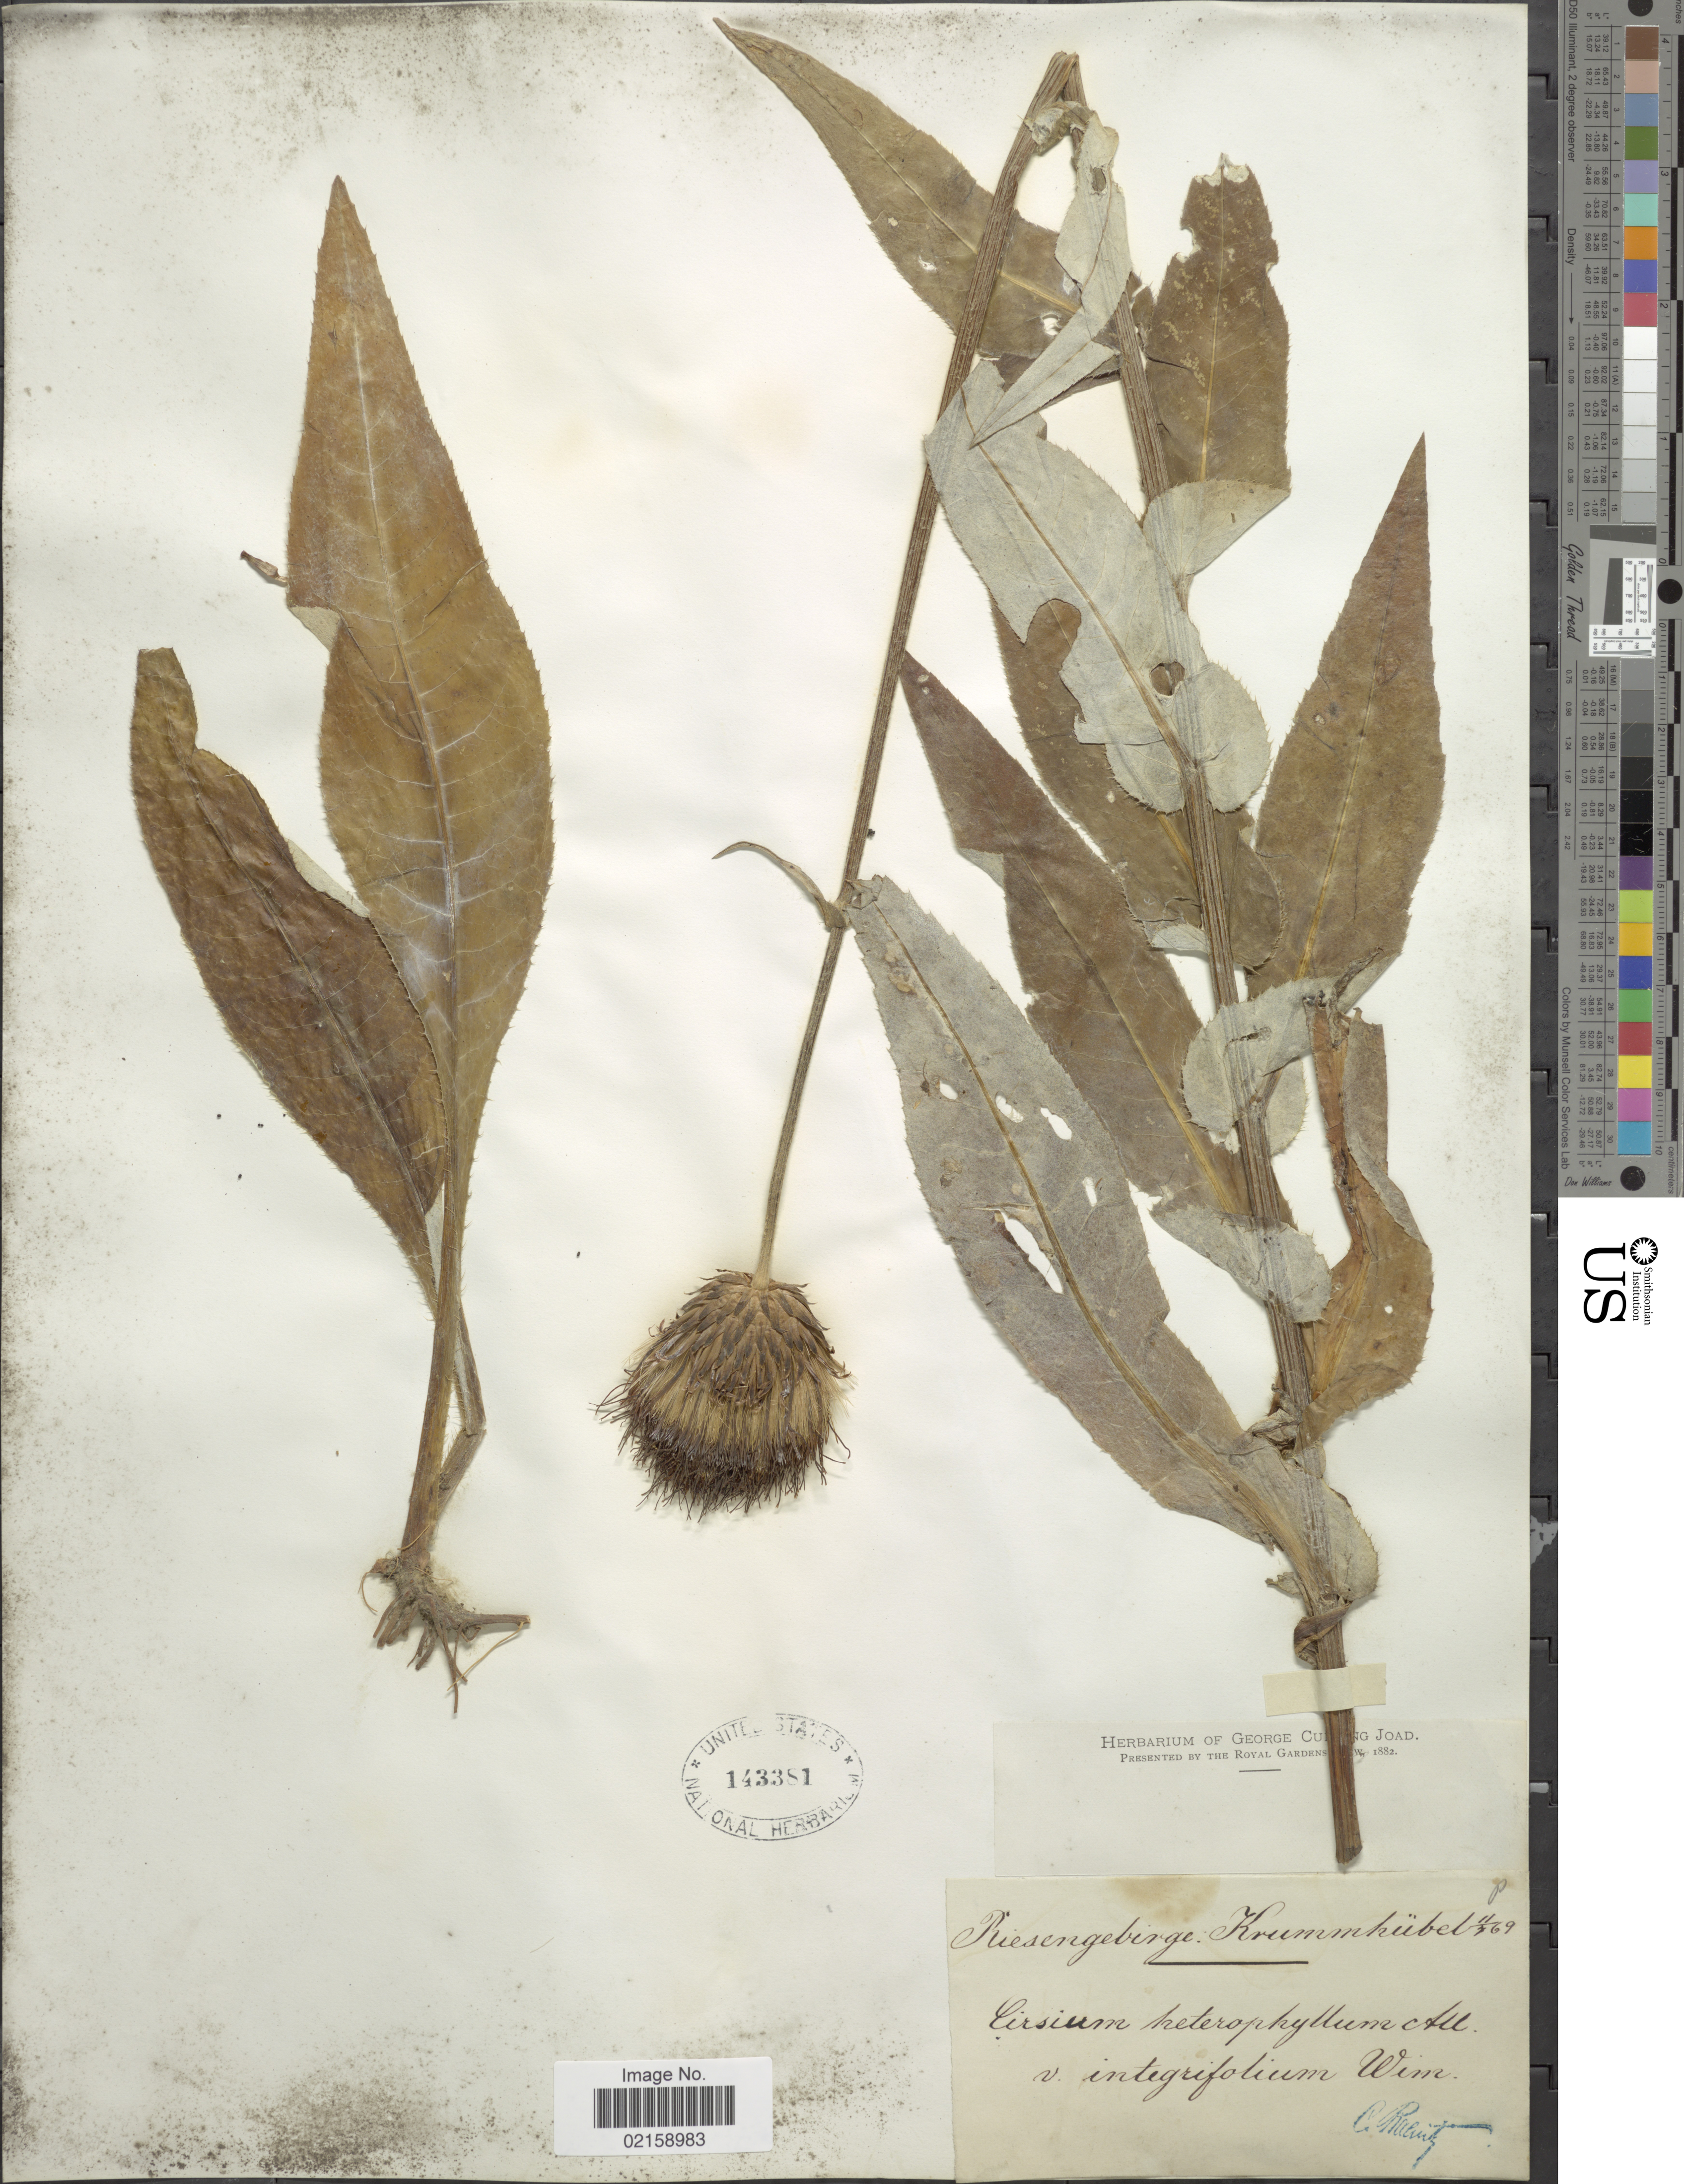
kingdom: Plantae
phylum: Tracheophyta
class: Magnoliopsida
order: Asterales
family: Asteraceae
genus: Cirsium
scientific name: Cirsium heterophyllum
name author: (L.) Hill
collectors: C. G. Baenitz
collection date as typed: Transcribed d/m/y: 11/7/69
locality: Riesengebirge: Krummkübel. [interpreted]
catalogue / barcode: US 143381